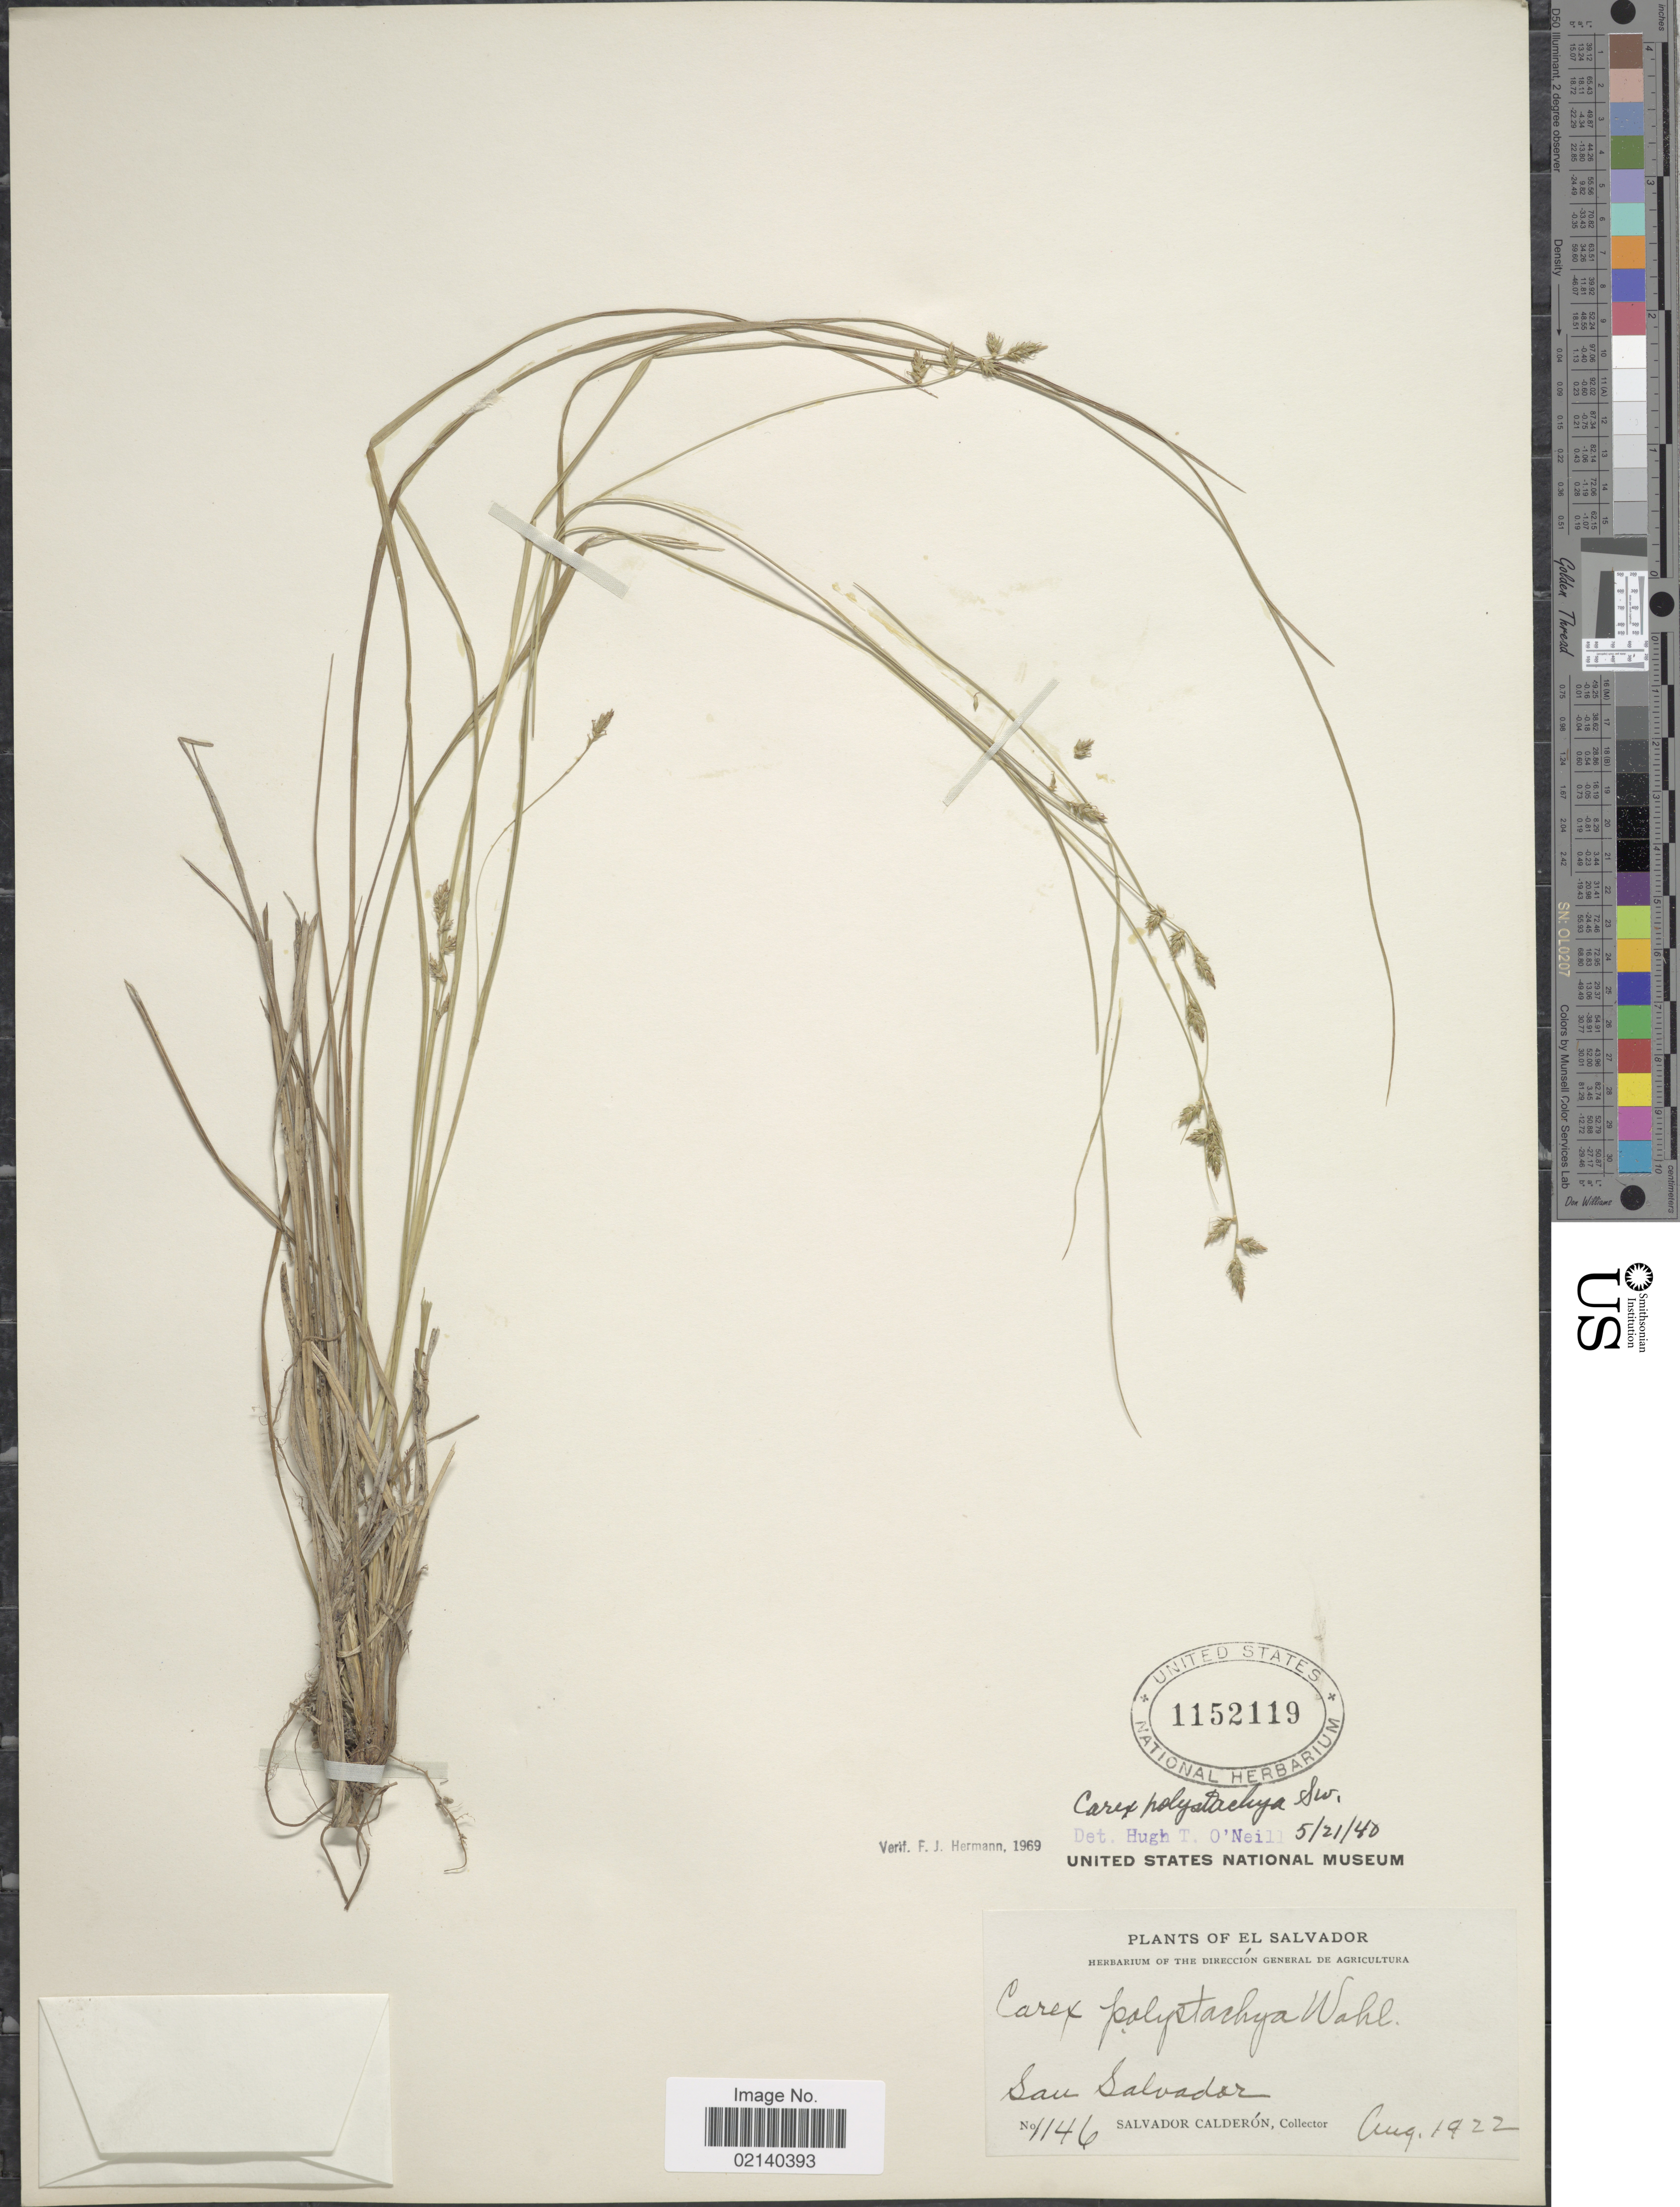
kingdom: Plantae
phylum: Tracheophyta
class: Liliopsida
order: Poales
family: Cyperaceae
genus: Carex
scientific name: Carex polystachya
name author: Sw. ex Wahlenb.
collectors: S. Calderón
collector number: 1146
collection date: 1922-08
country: El Salvador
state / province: San Salvador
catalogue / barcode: US 1152119